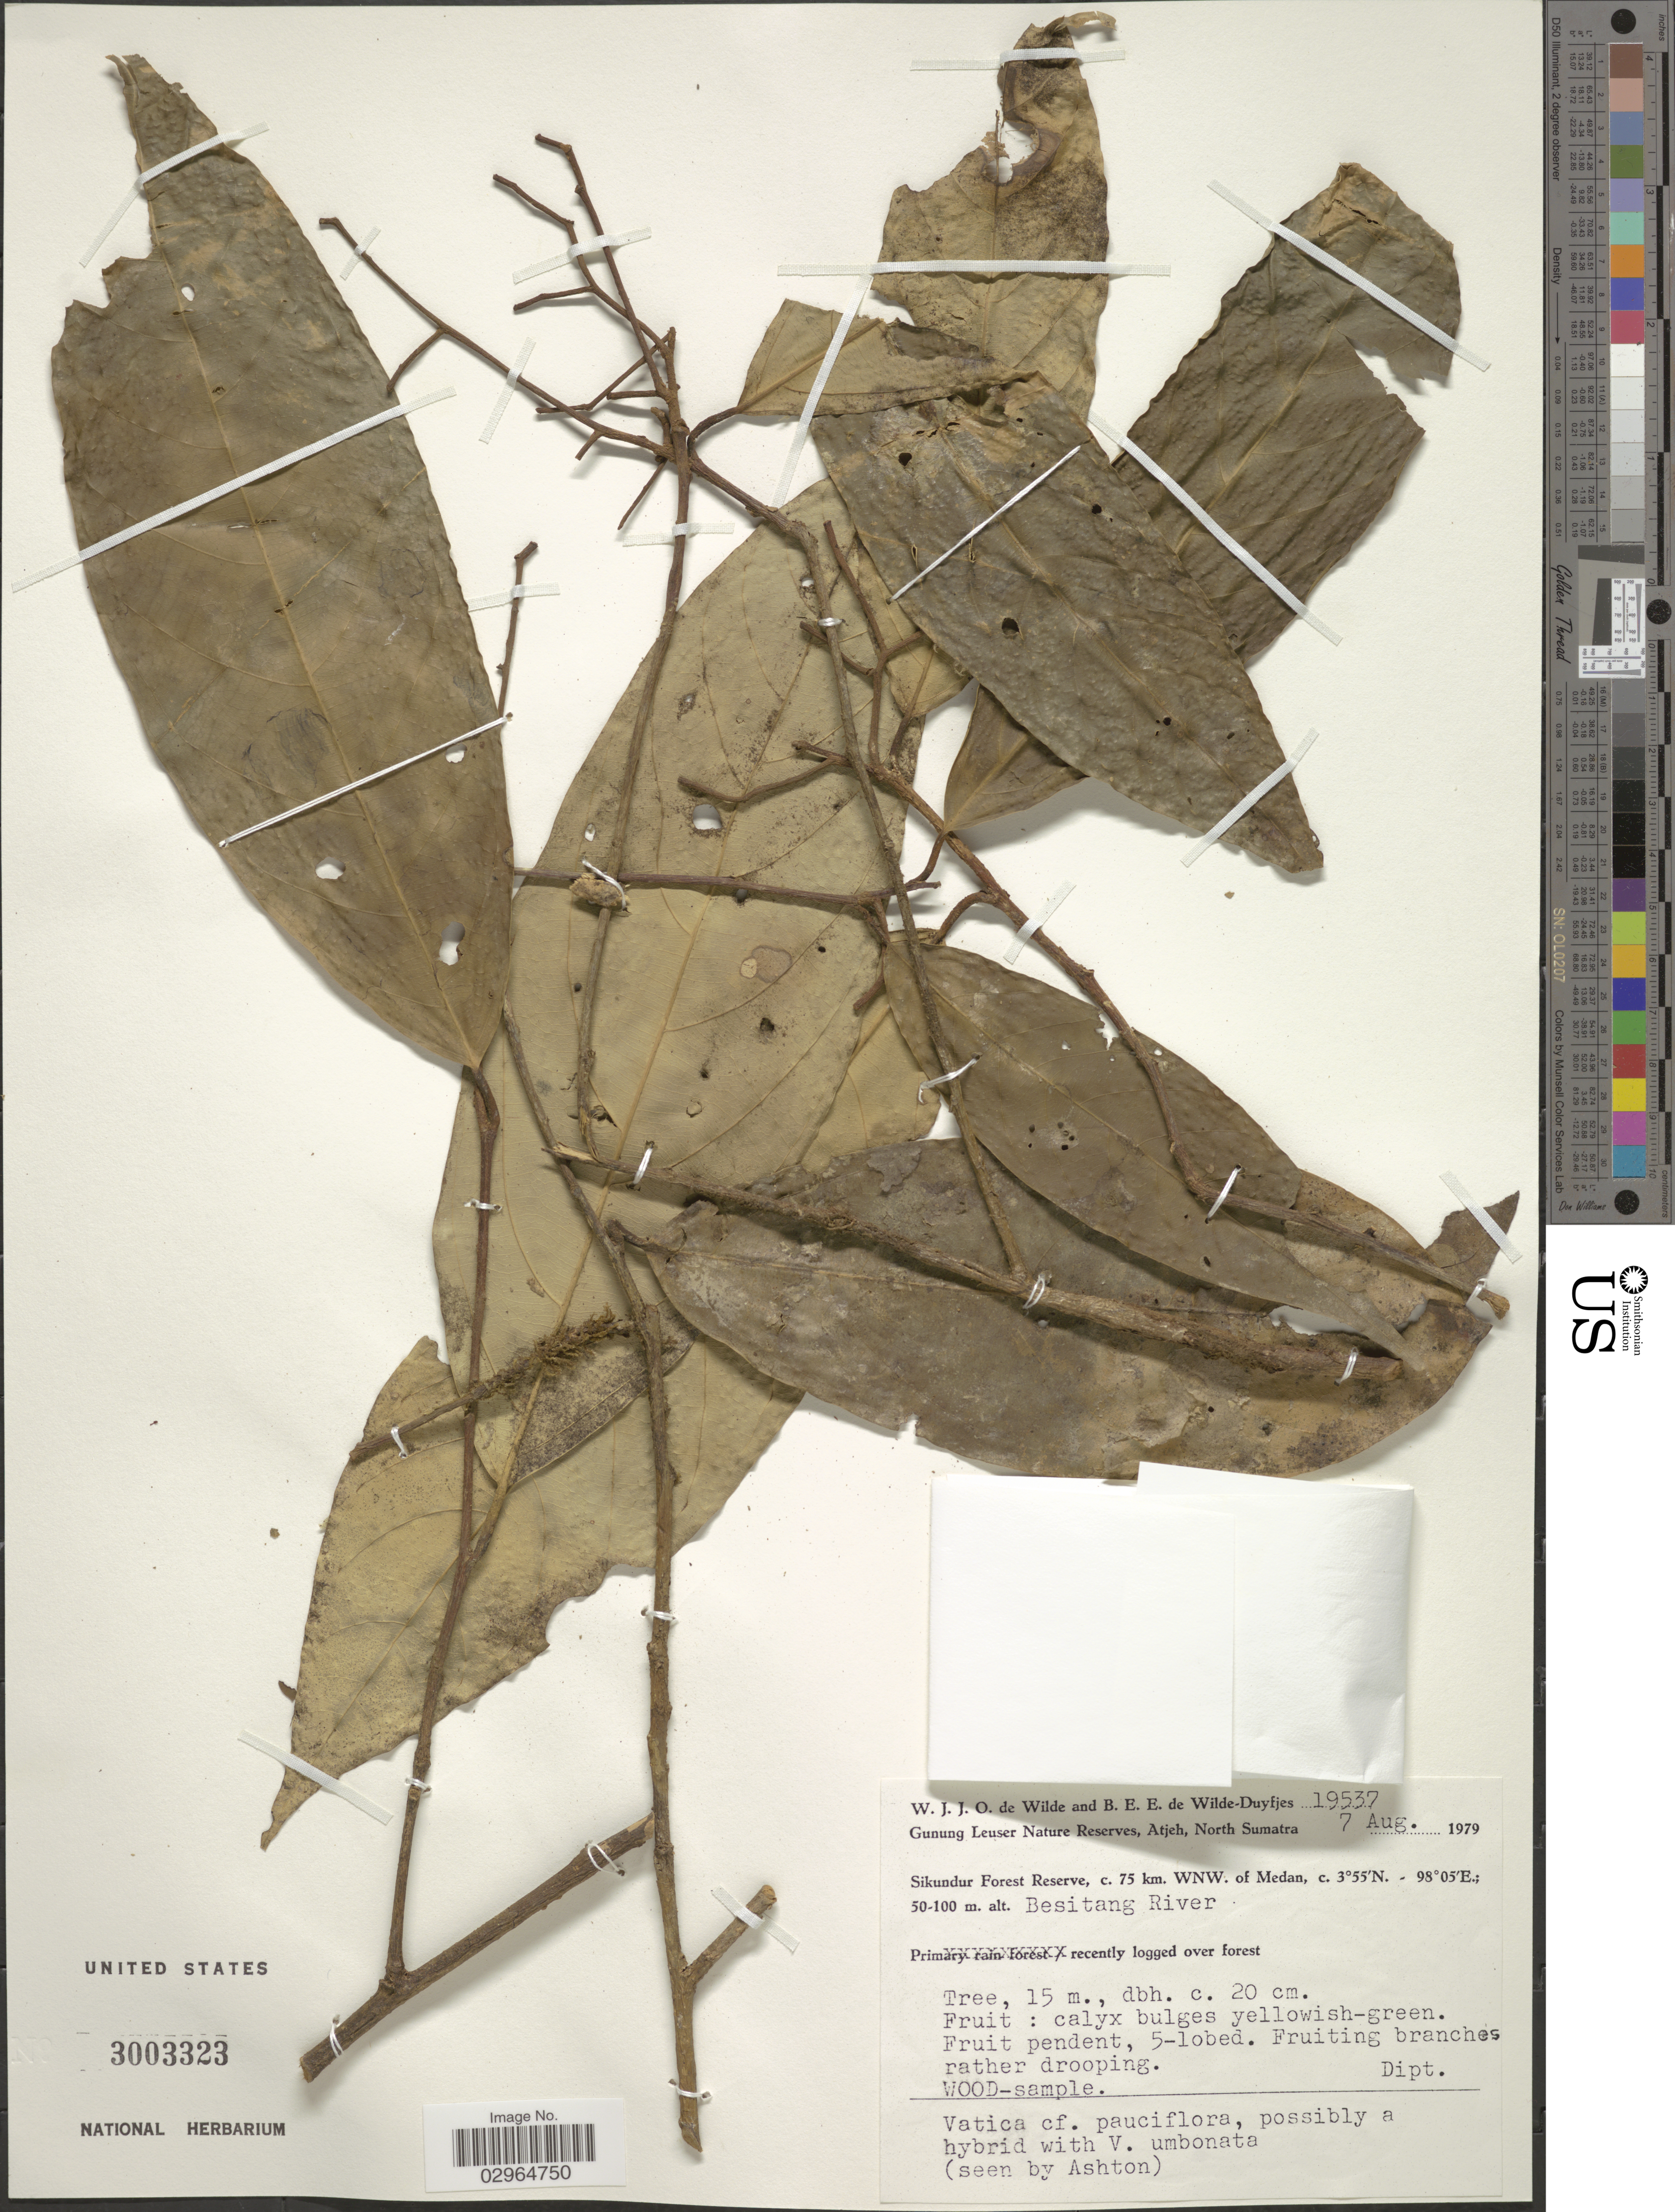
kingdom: Plantae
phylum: Tracheophyta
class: Magnoliopsida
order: Malvales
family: Dipterocarpaceae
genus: Vatica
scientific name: Vatica pauciflora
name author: (Korth.) Blume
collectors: W. J. de Wilde & B. E. de Wilde-Duyfjes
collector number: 19537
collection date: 1979-08-07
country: Indonesia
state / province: Sumatra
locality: Gunung Leuser Nature Reserve, Atjeh, North Sumatra. Sikundur Forest Reserve, c. 75 km. WNW. of Medan. Besitang River.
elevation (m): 50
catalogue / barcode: US 3003323